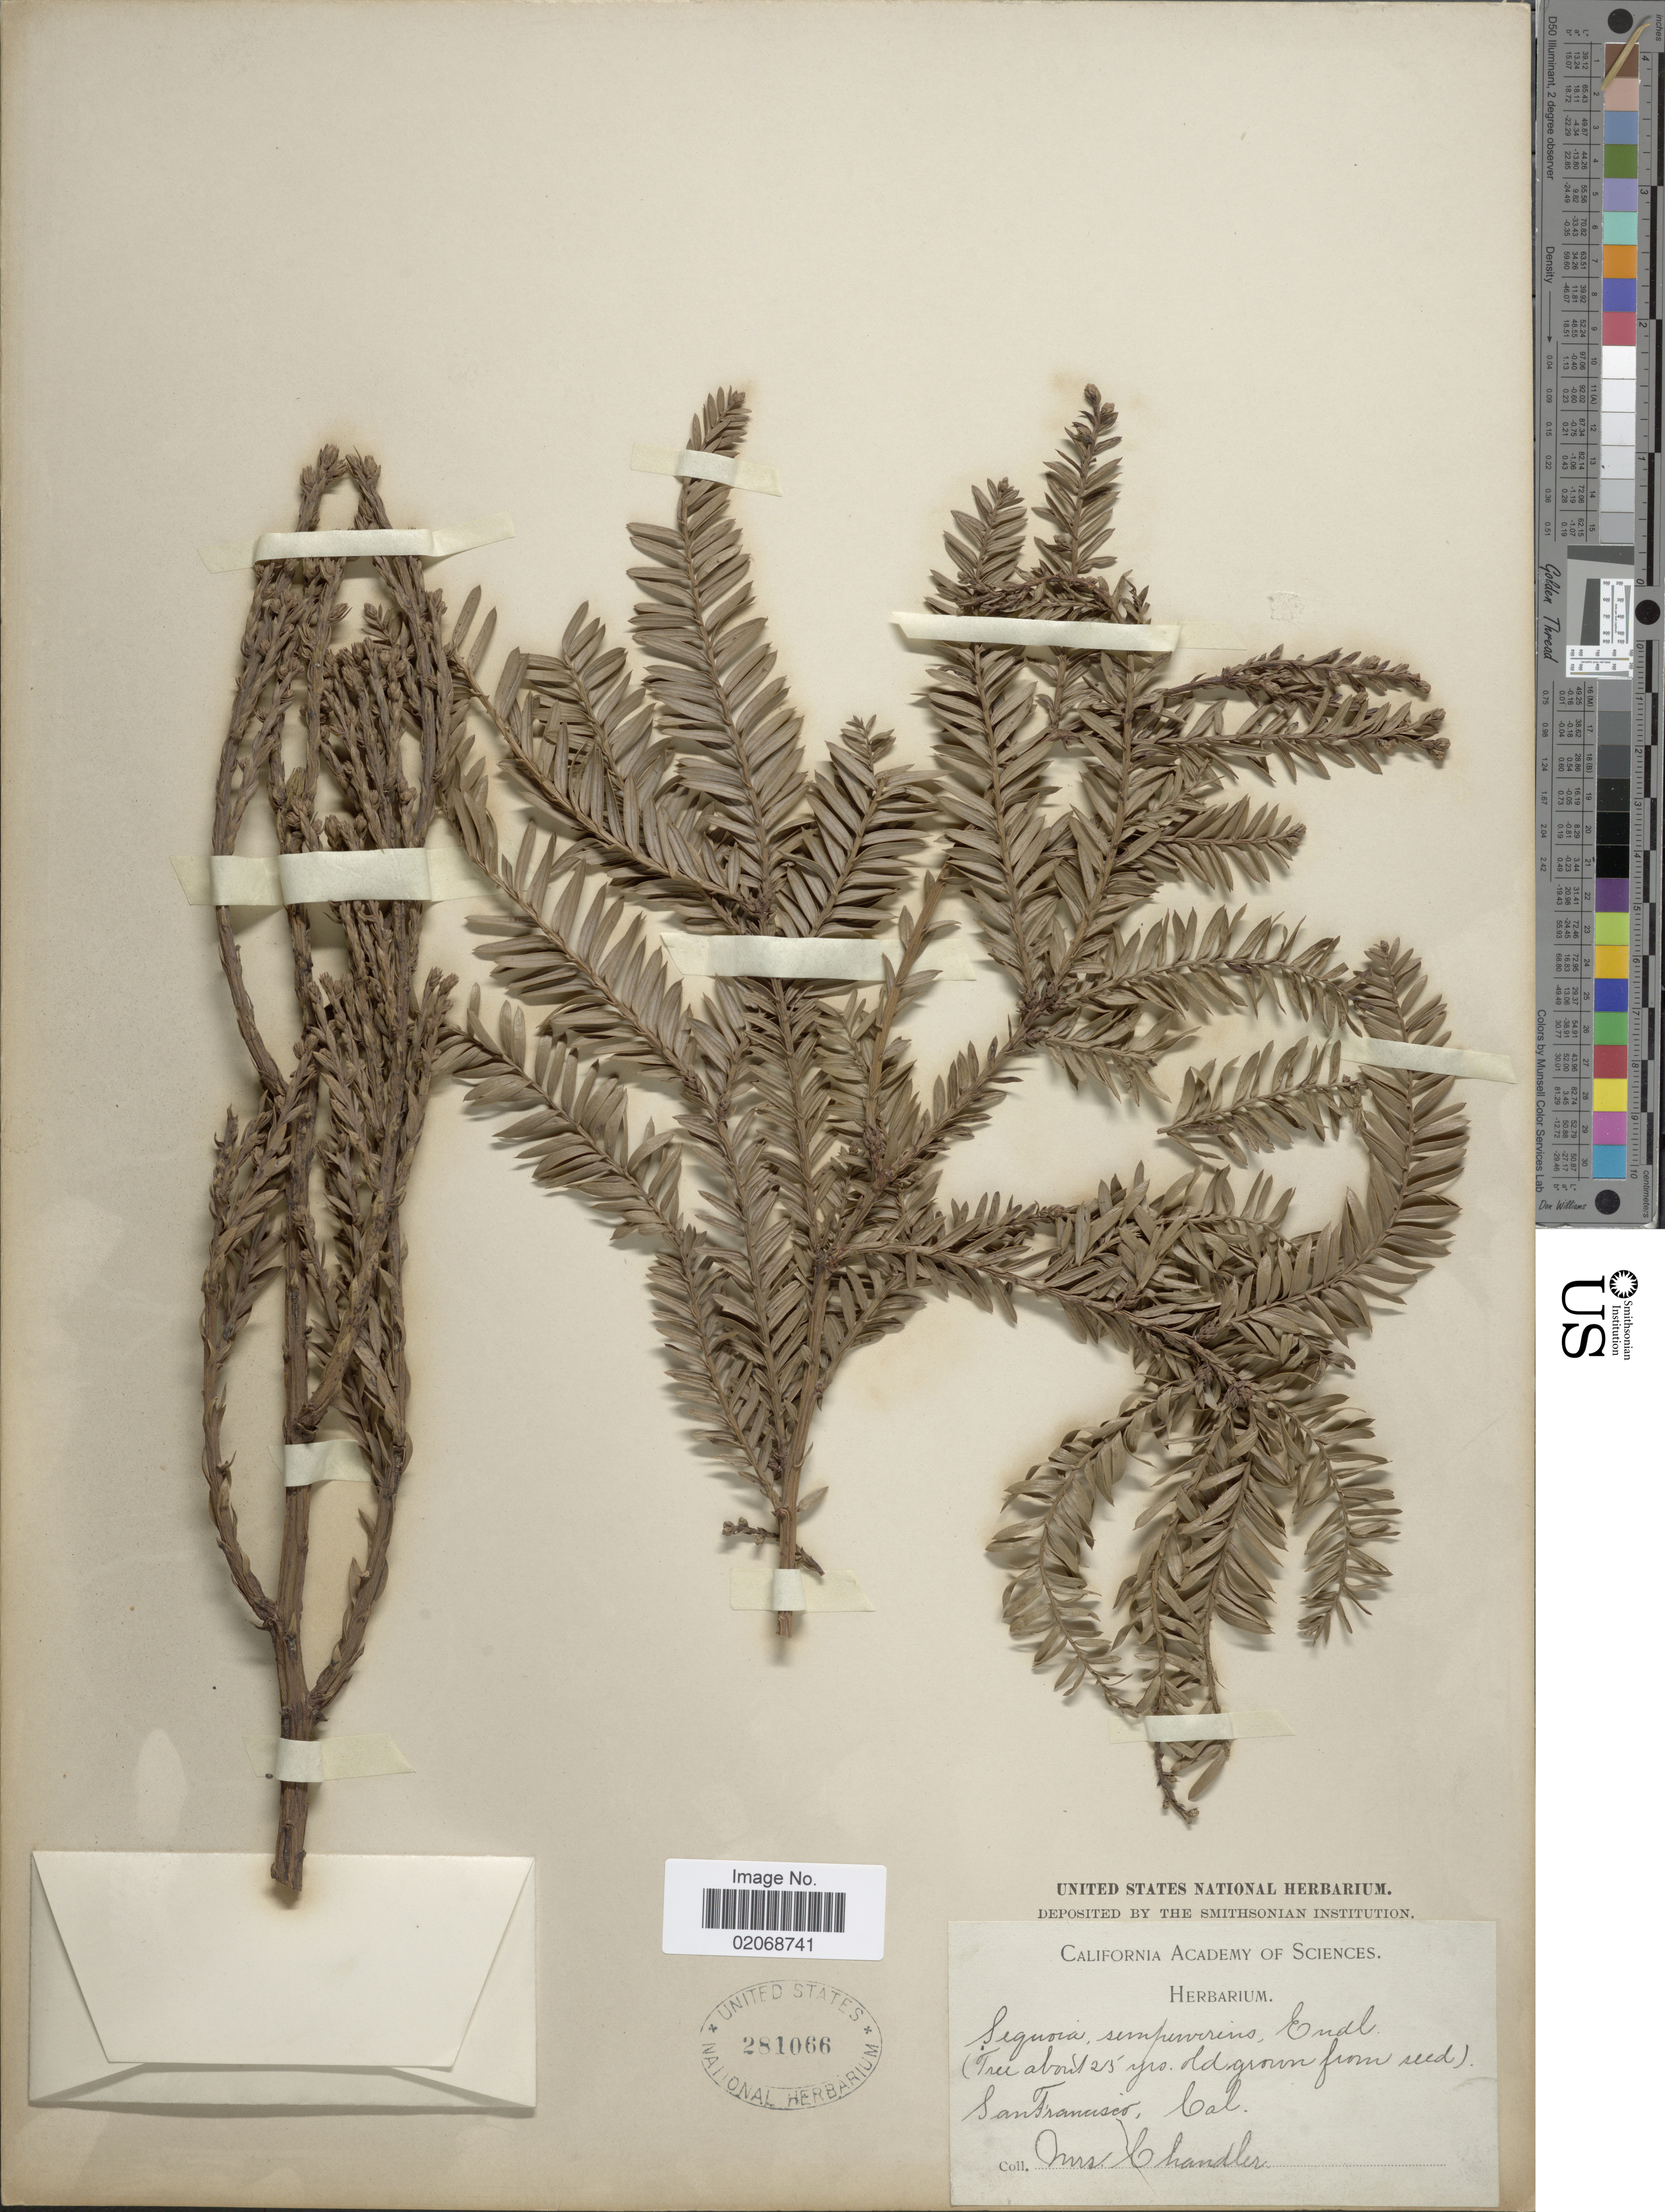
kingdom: Plantae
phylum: Tracheophyta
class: Pinopsida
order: Pinales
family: Cupressaceae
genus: Sequoia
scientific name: Sequoia sempervirens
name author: (D. Don) Endl.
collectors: Chandler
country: United States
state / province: California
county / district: San Francisco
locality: San Francisco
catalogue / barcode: US 281066